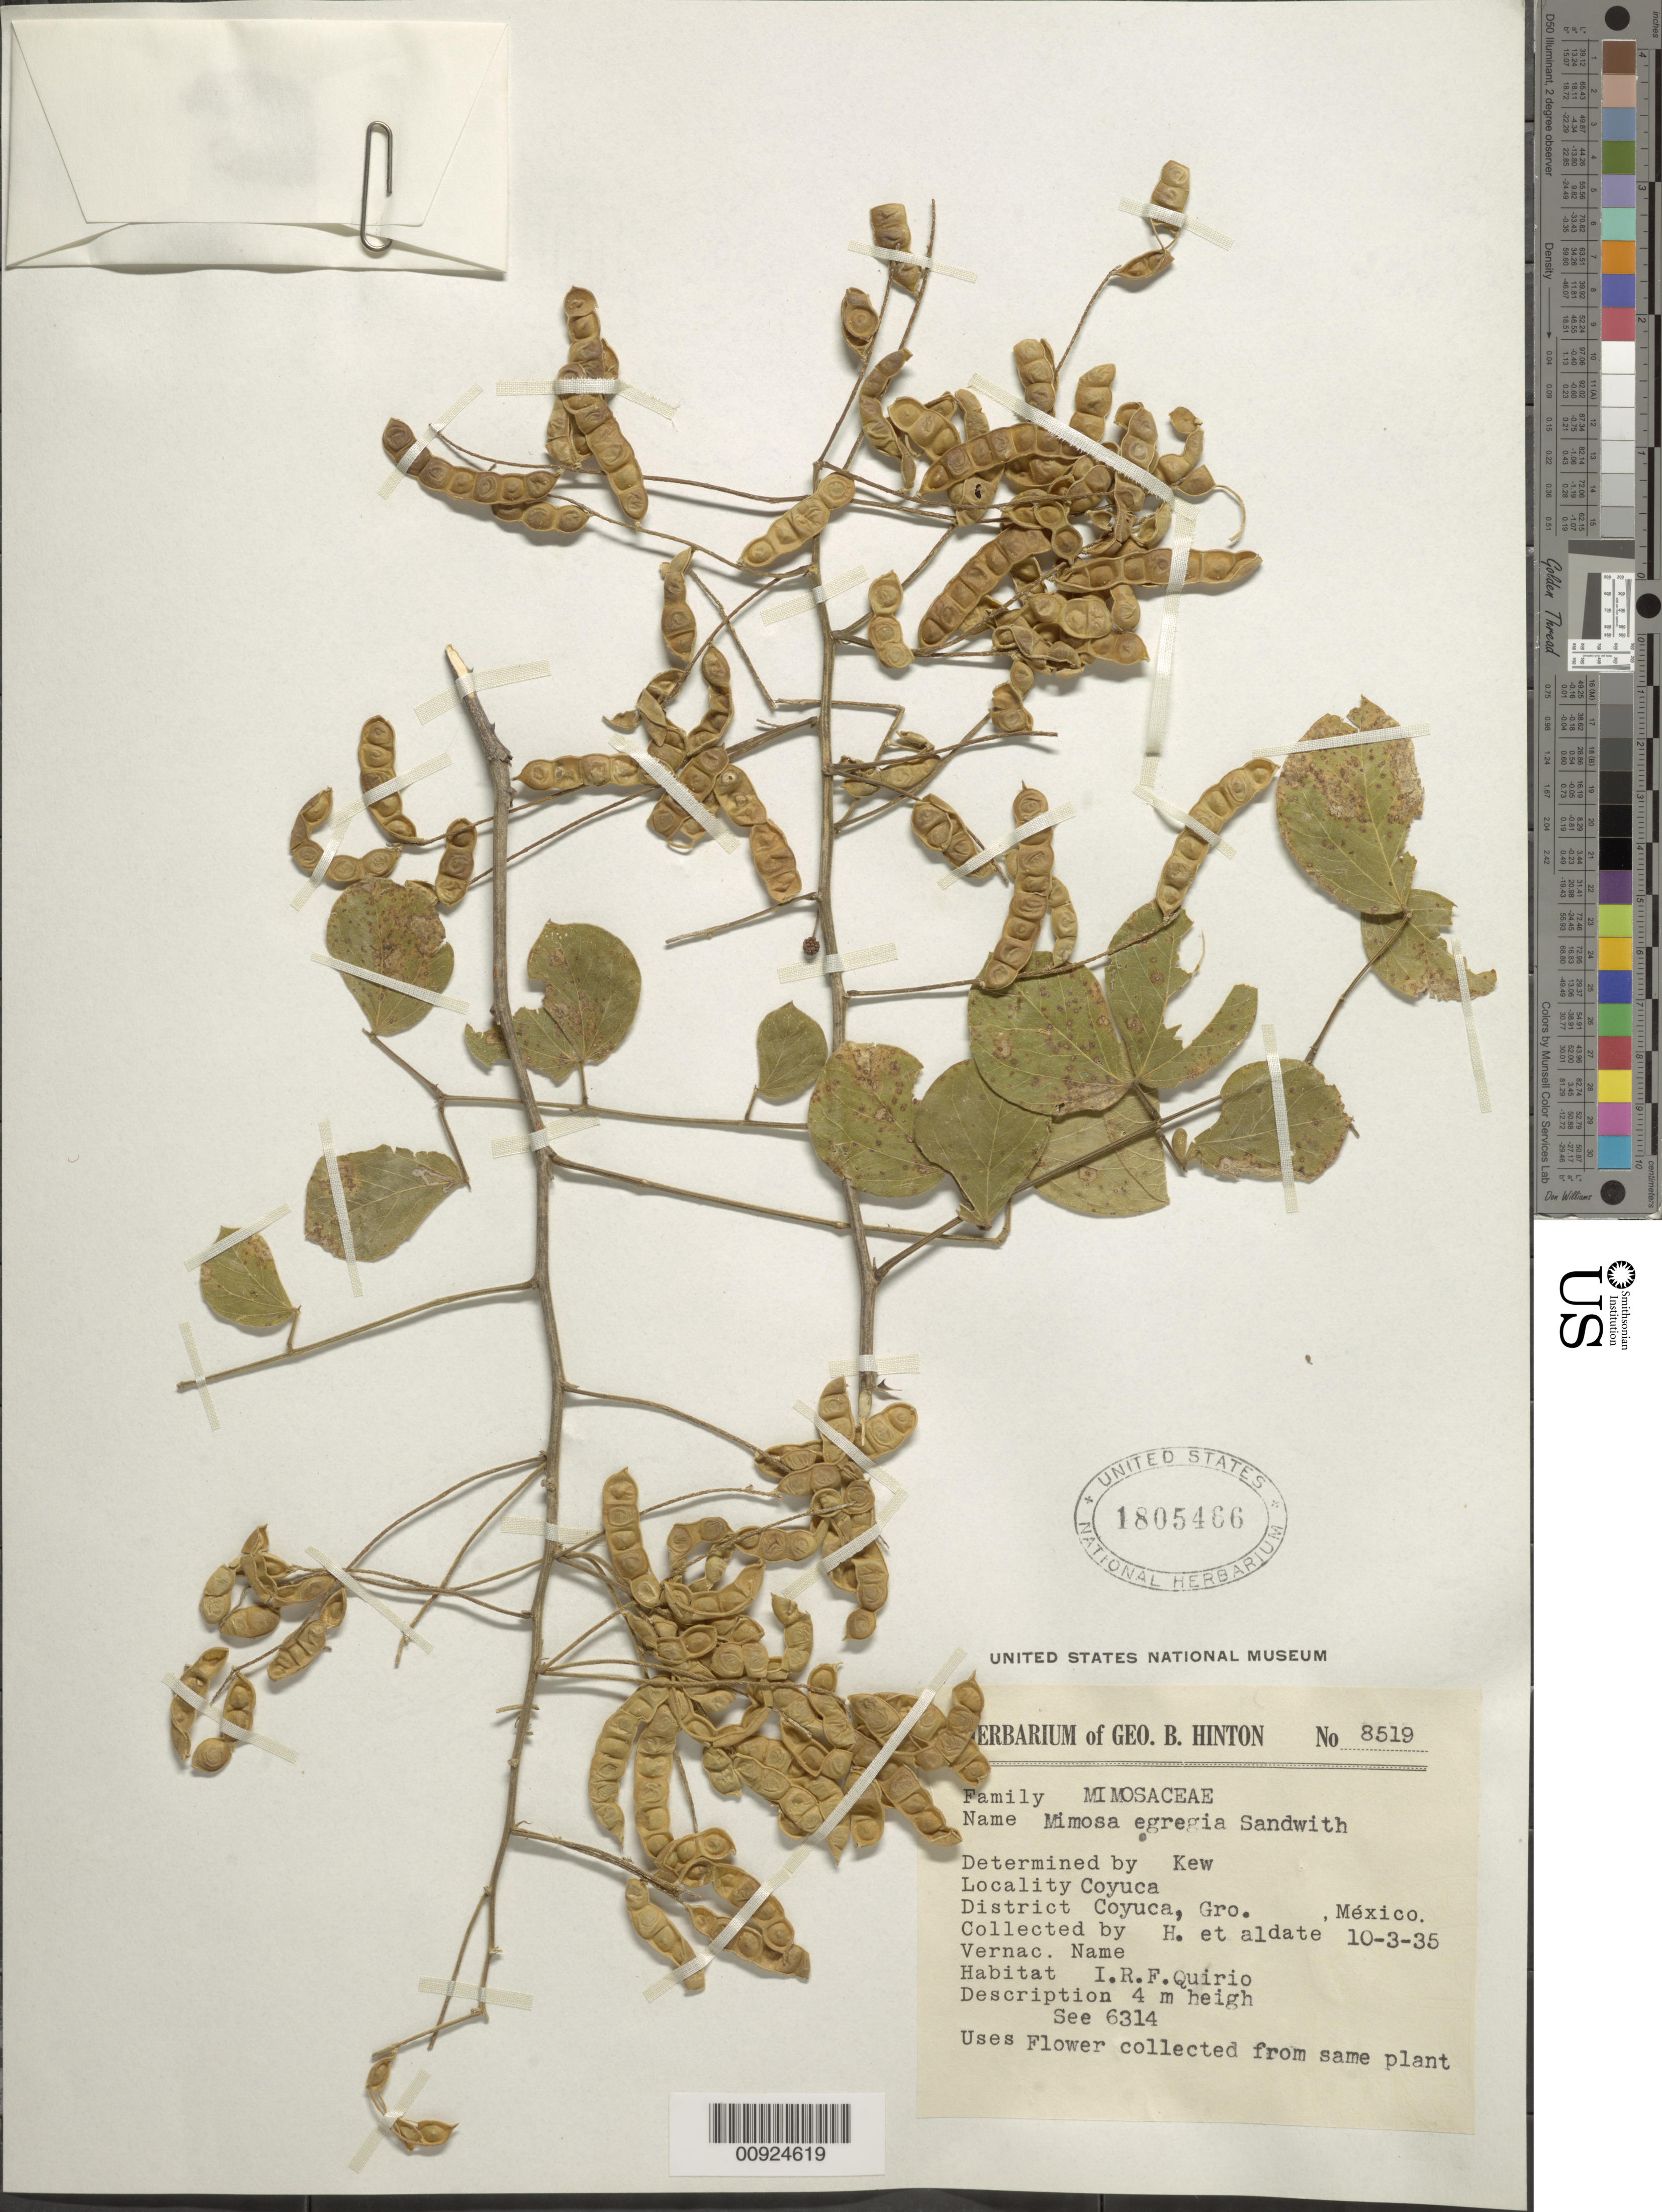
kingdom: Plantae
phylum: Tracheophyta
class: Magnoliopsida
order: Fabales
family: Fabaceae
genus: Mimosa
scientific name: Mimosa egregia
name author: Sandwith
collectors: G. B. Hinton & et al.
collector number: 8519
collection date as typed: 03 Oct 1935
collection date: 1935-10-03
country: Mexico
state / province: Guerrero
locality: Coyuca, District Coyuca, Gro.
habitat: I.R.F. Quirio.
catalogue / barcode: US 1805466